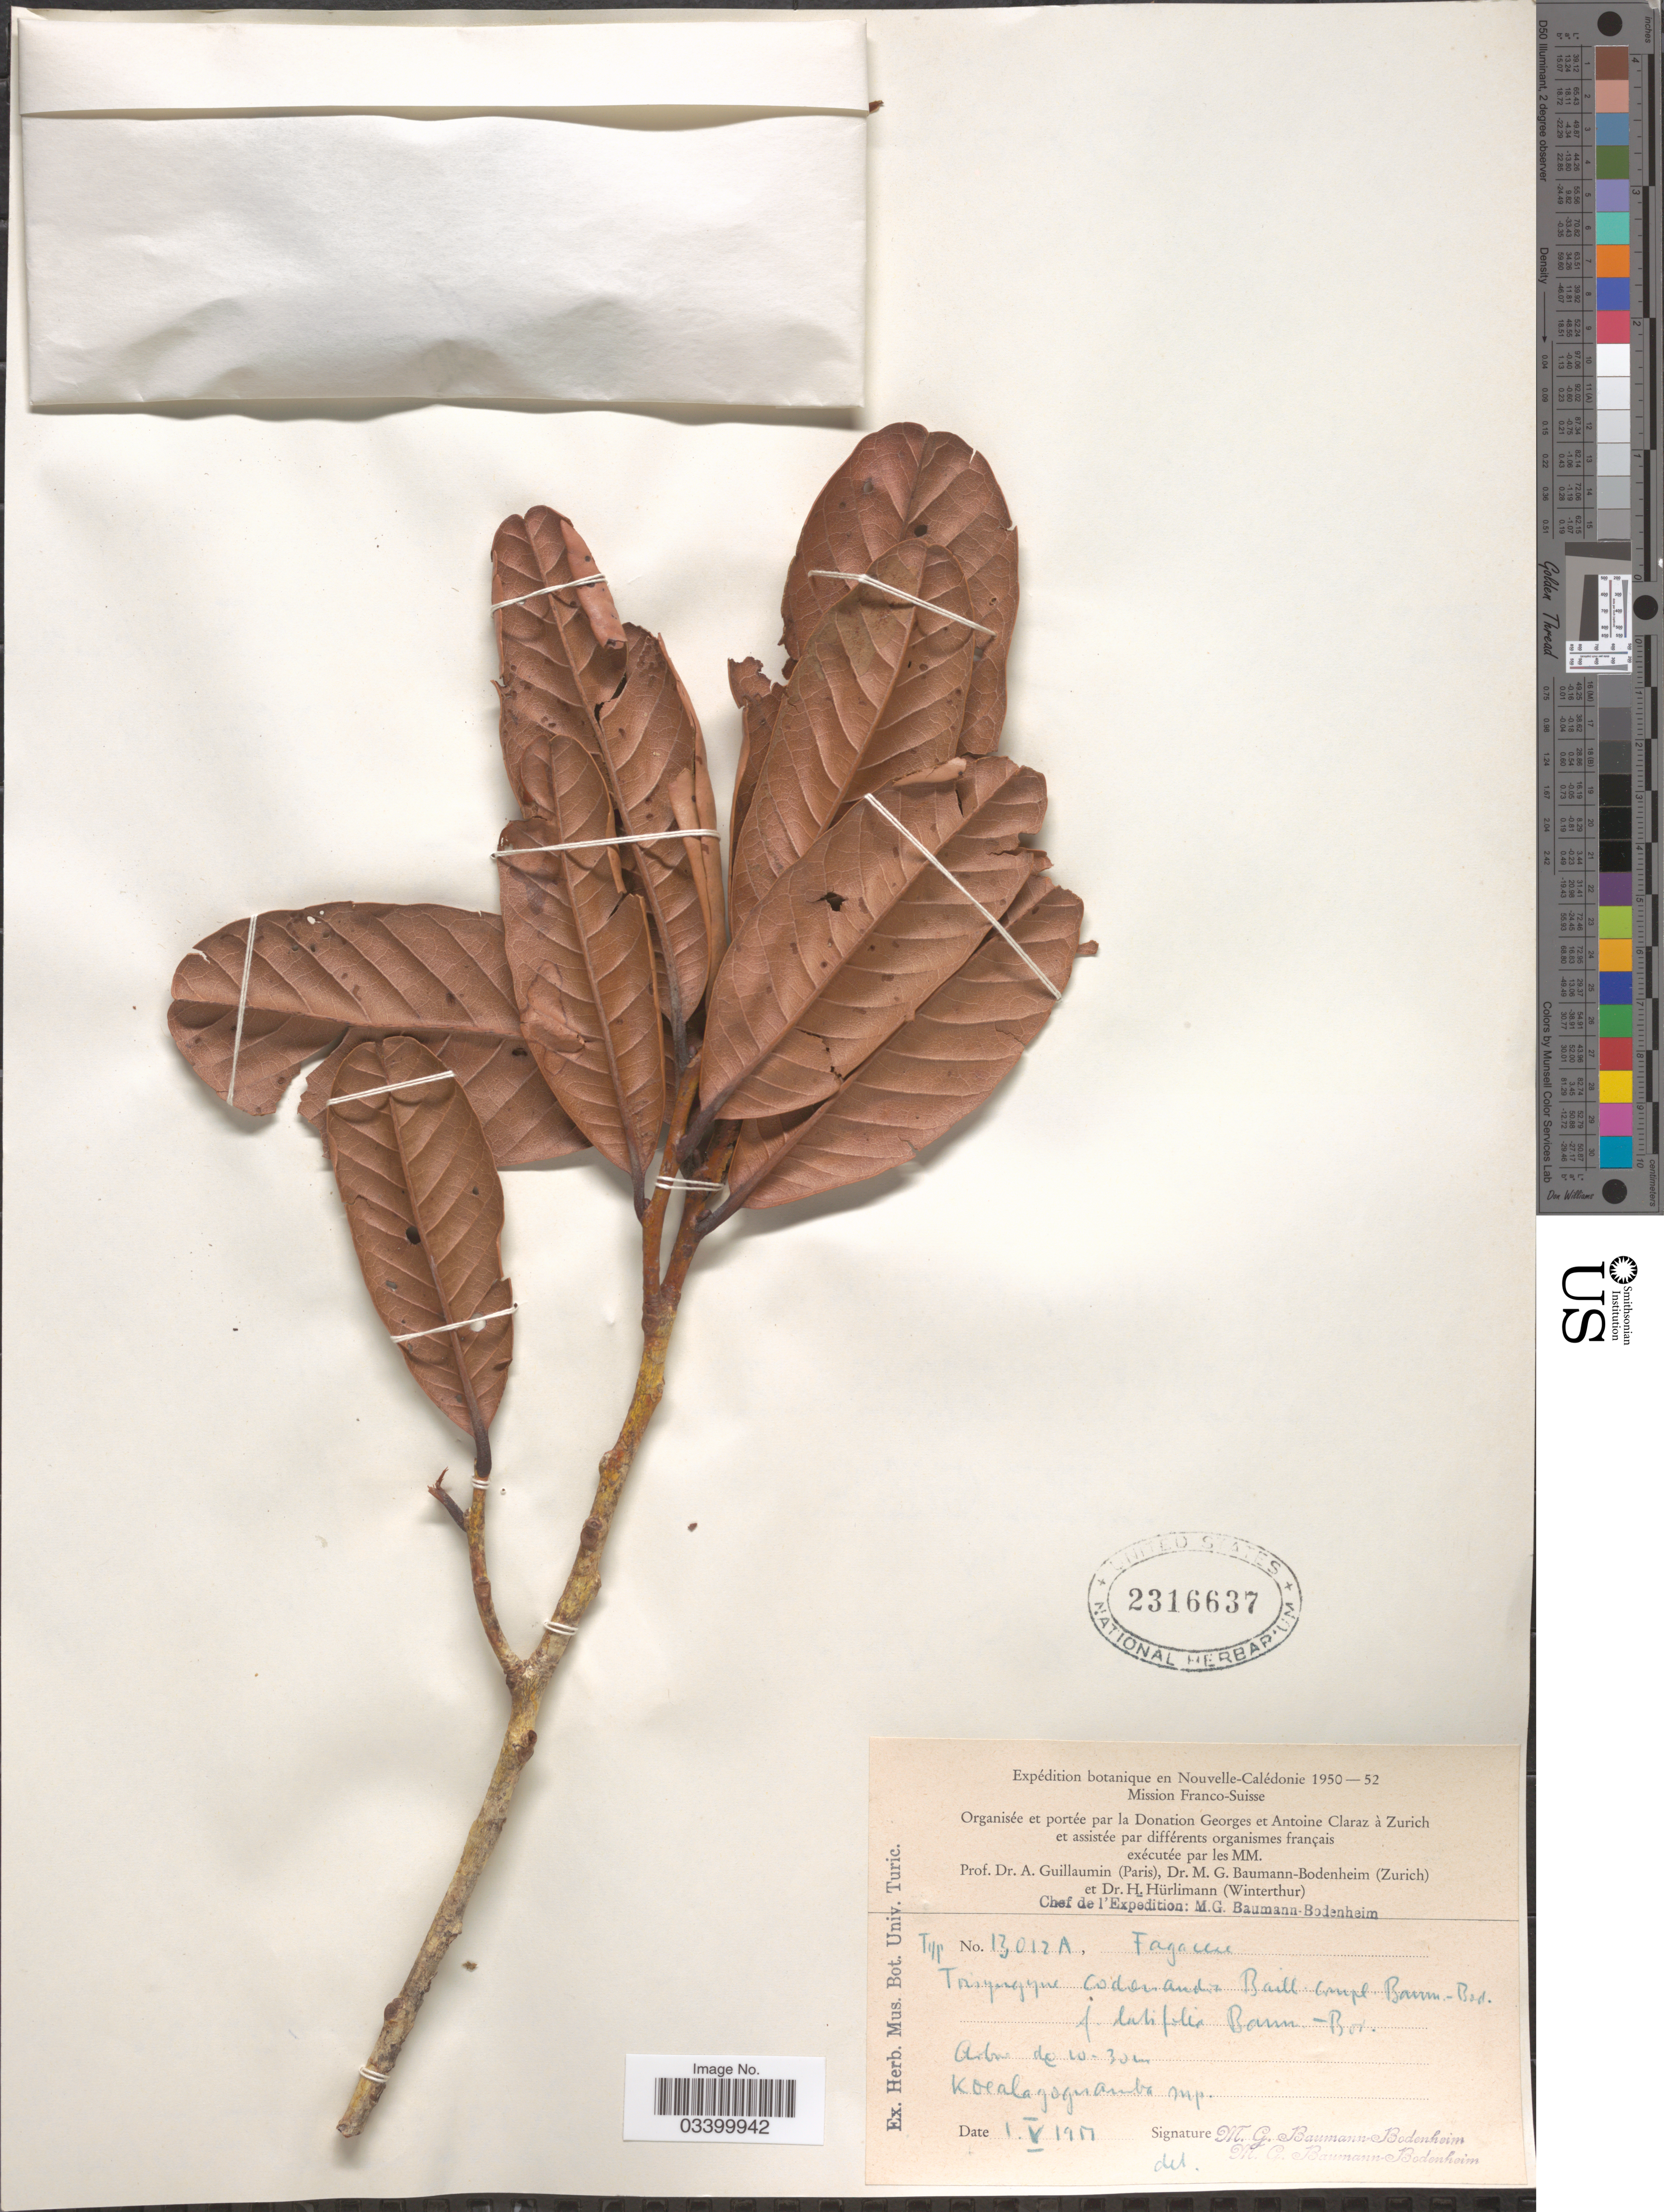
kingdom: Plantae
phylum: Tracheophyta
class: Magnoliopsida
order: Fagales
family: Nothofagaceae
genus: Nothofagus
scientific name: Nothofagus codonandra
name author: (Baill.) Steenis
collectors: M. G. Baumann-Bodenheim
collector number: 13012A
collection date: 1951-05-01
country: New Caledonia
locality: Nouvelle-Calédonie. Koealagoguamba [interpreted] mp.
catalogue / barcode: US 2316637